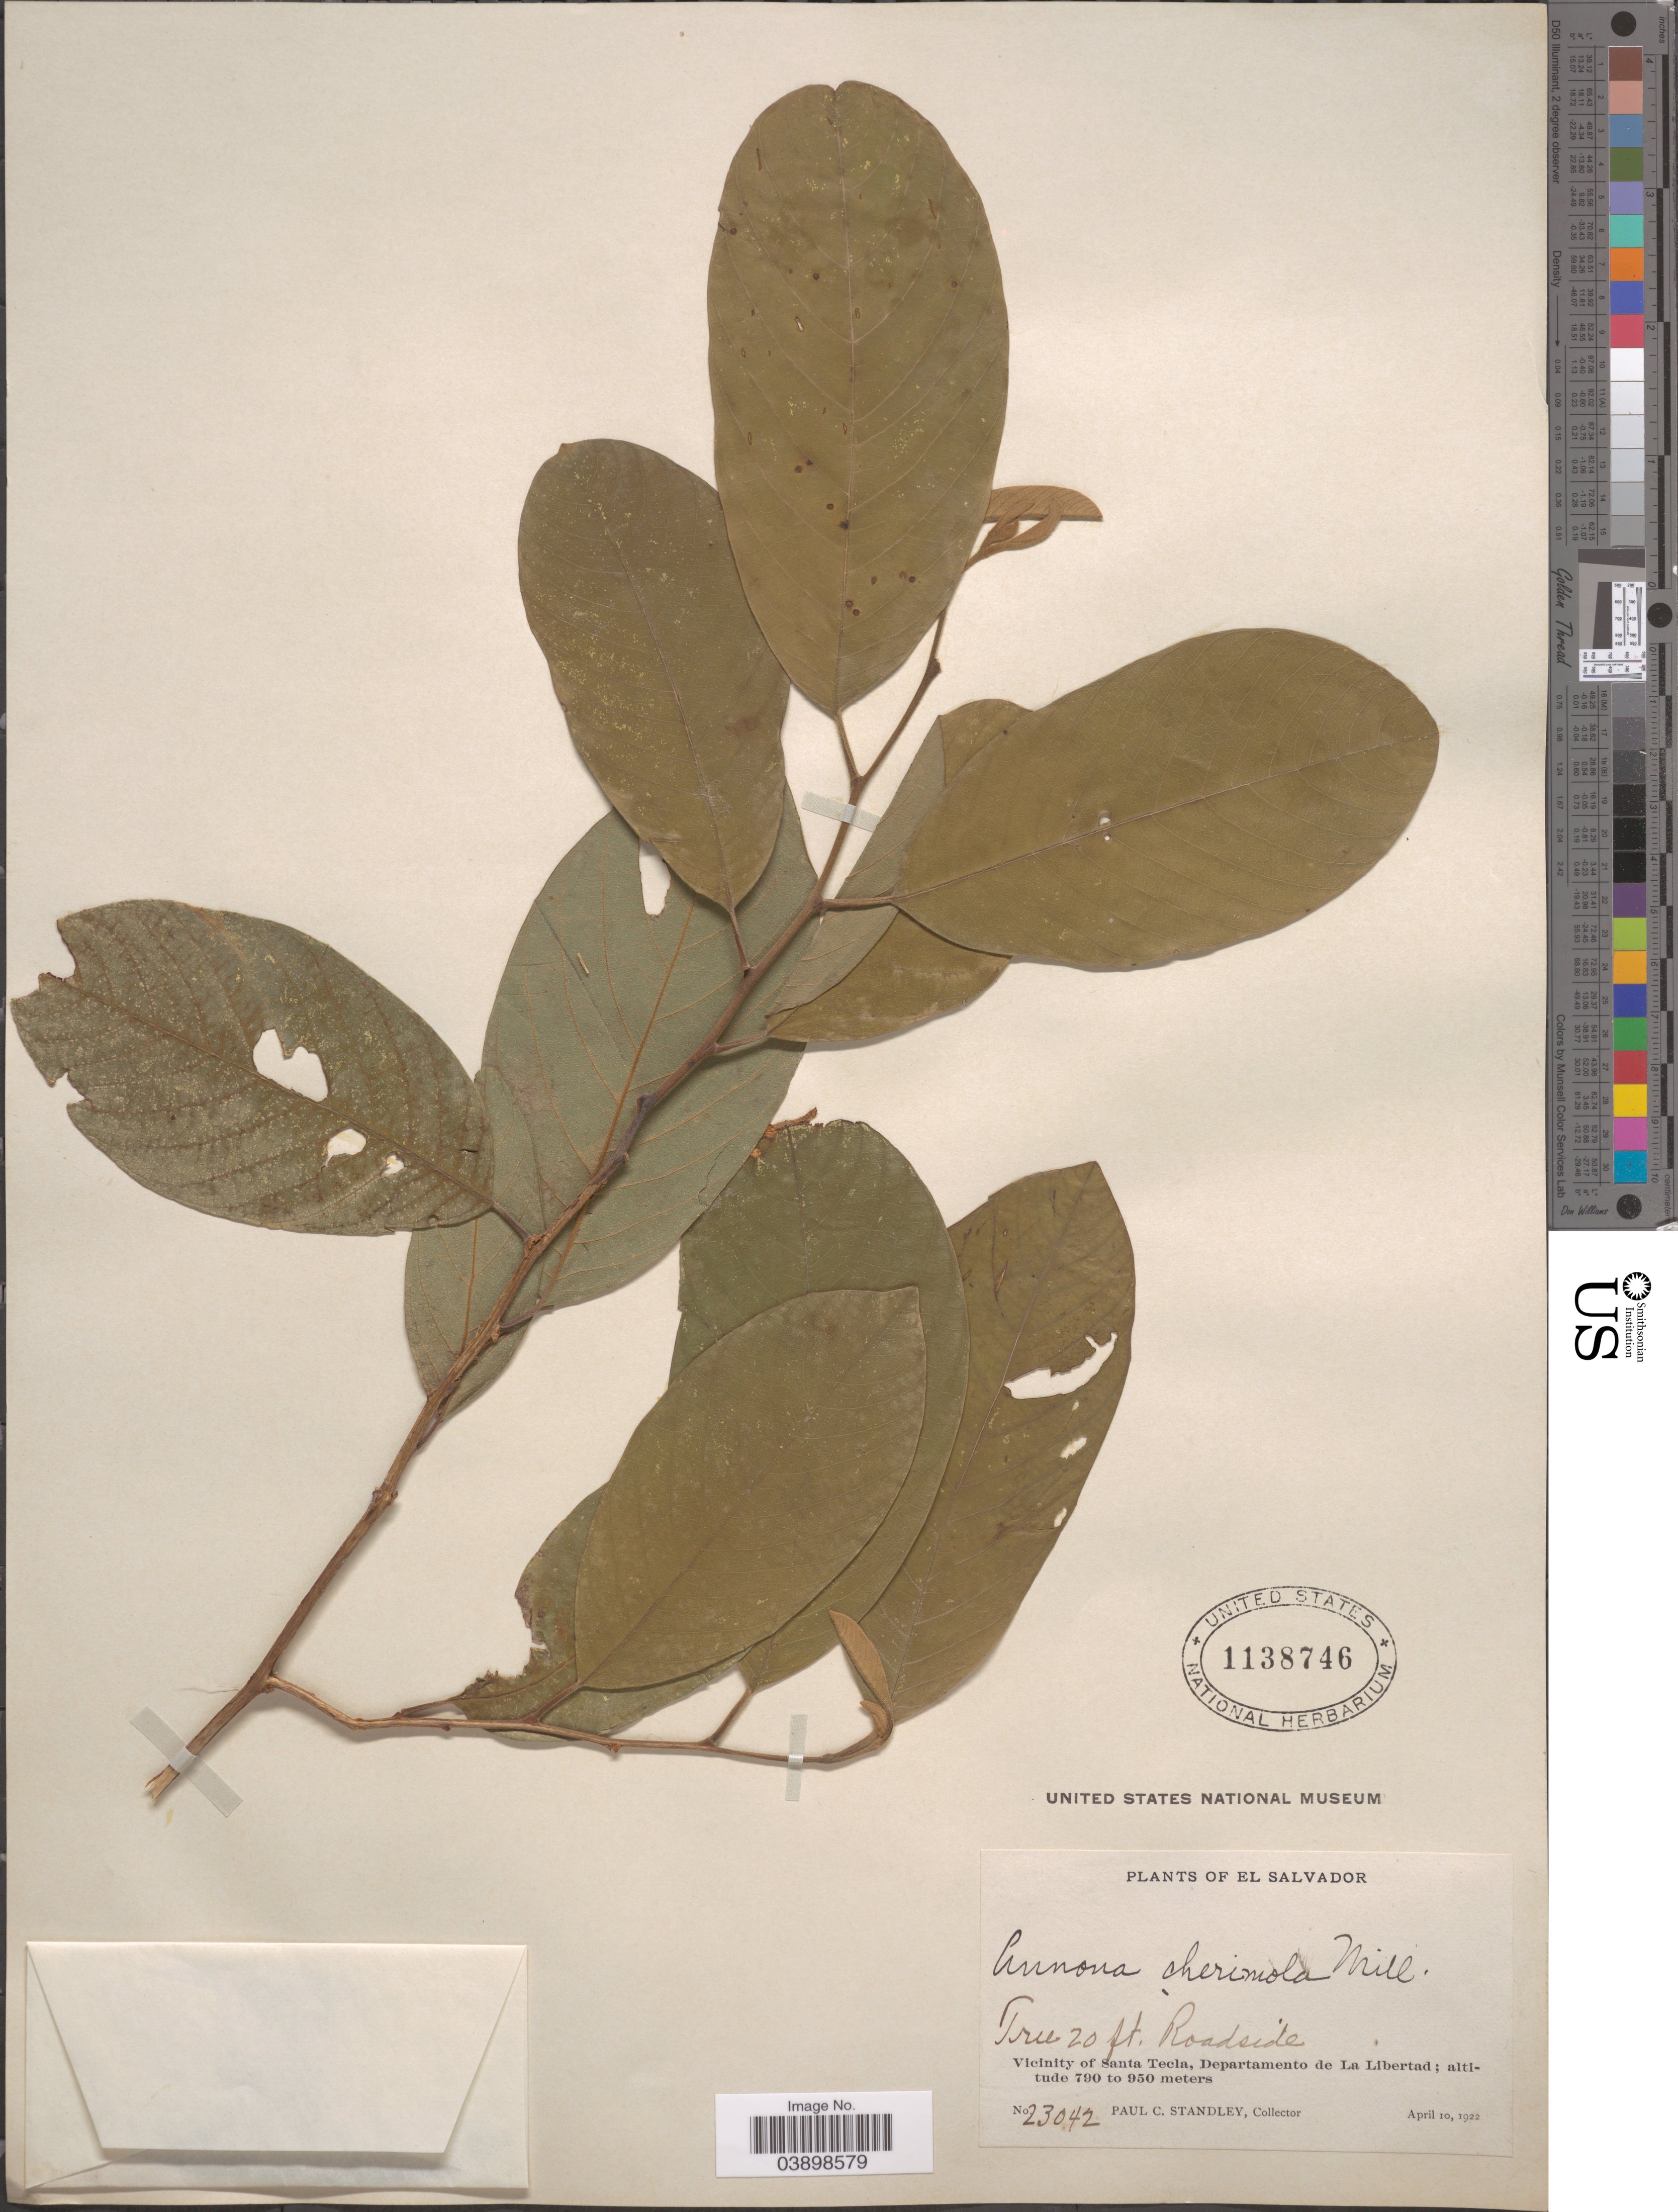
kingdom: Plantae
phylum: Tracheophyta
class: Magnoliopsida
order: Magnoliales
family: Annonaceae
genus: Annona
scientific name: Annona cherimola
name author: Mill.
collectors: P. C. Standley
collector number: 23042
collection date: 1922-04-10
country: El Salvador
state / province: La Libertad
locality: Vicinity of Santa Tecla, Departamento de la Libertad.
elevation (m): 790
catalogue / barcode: US 1138746